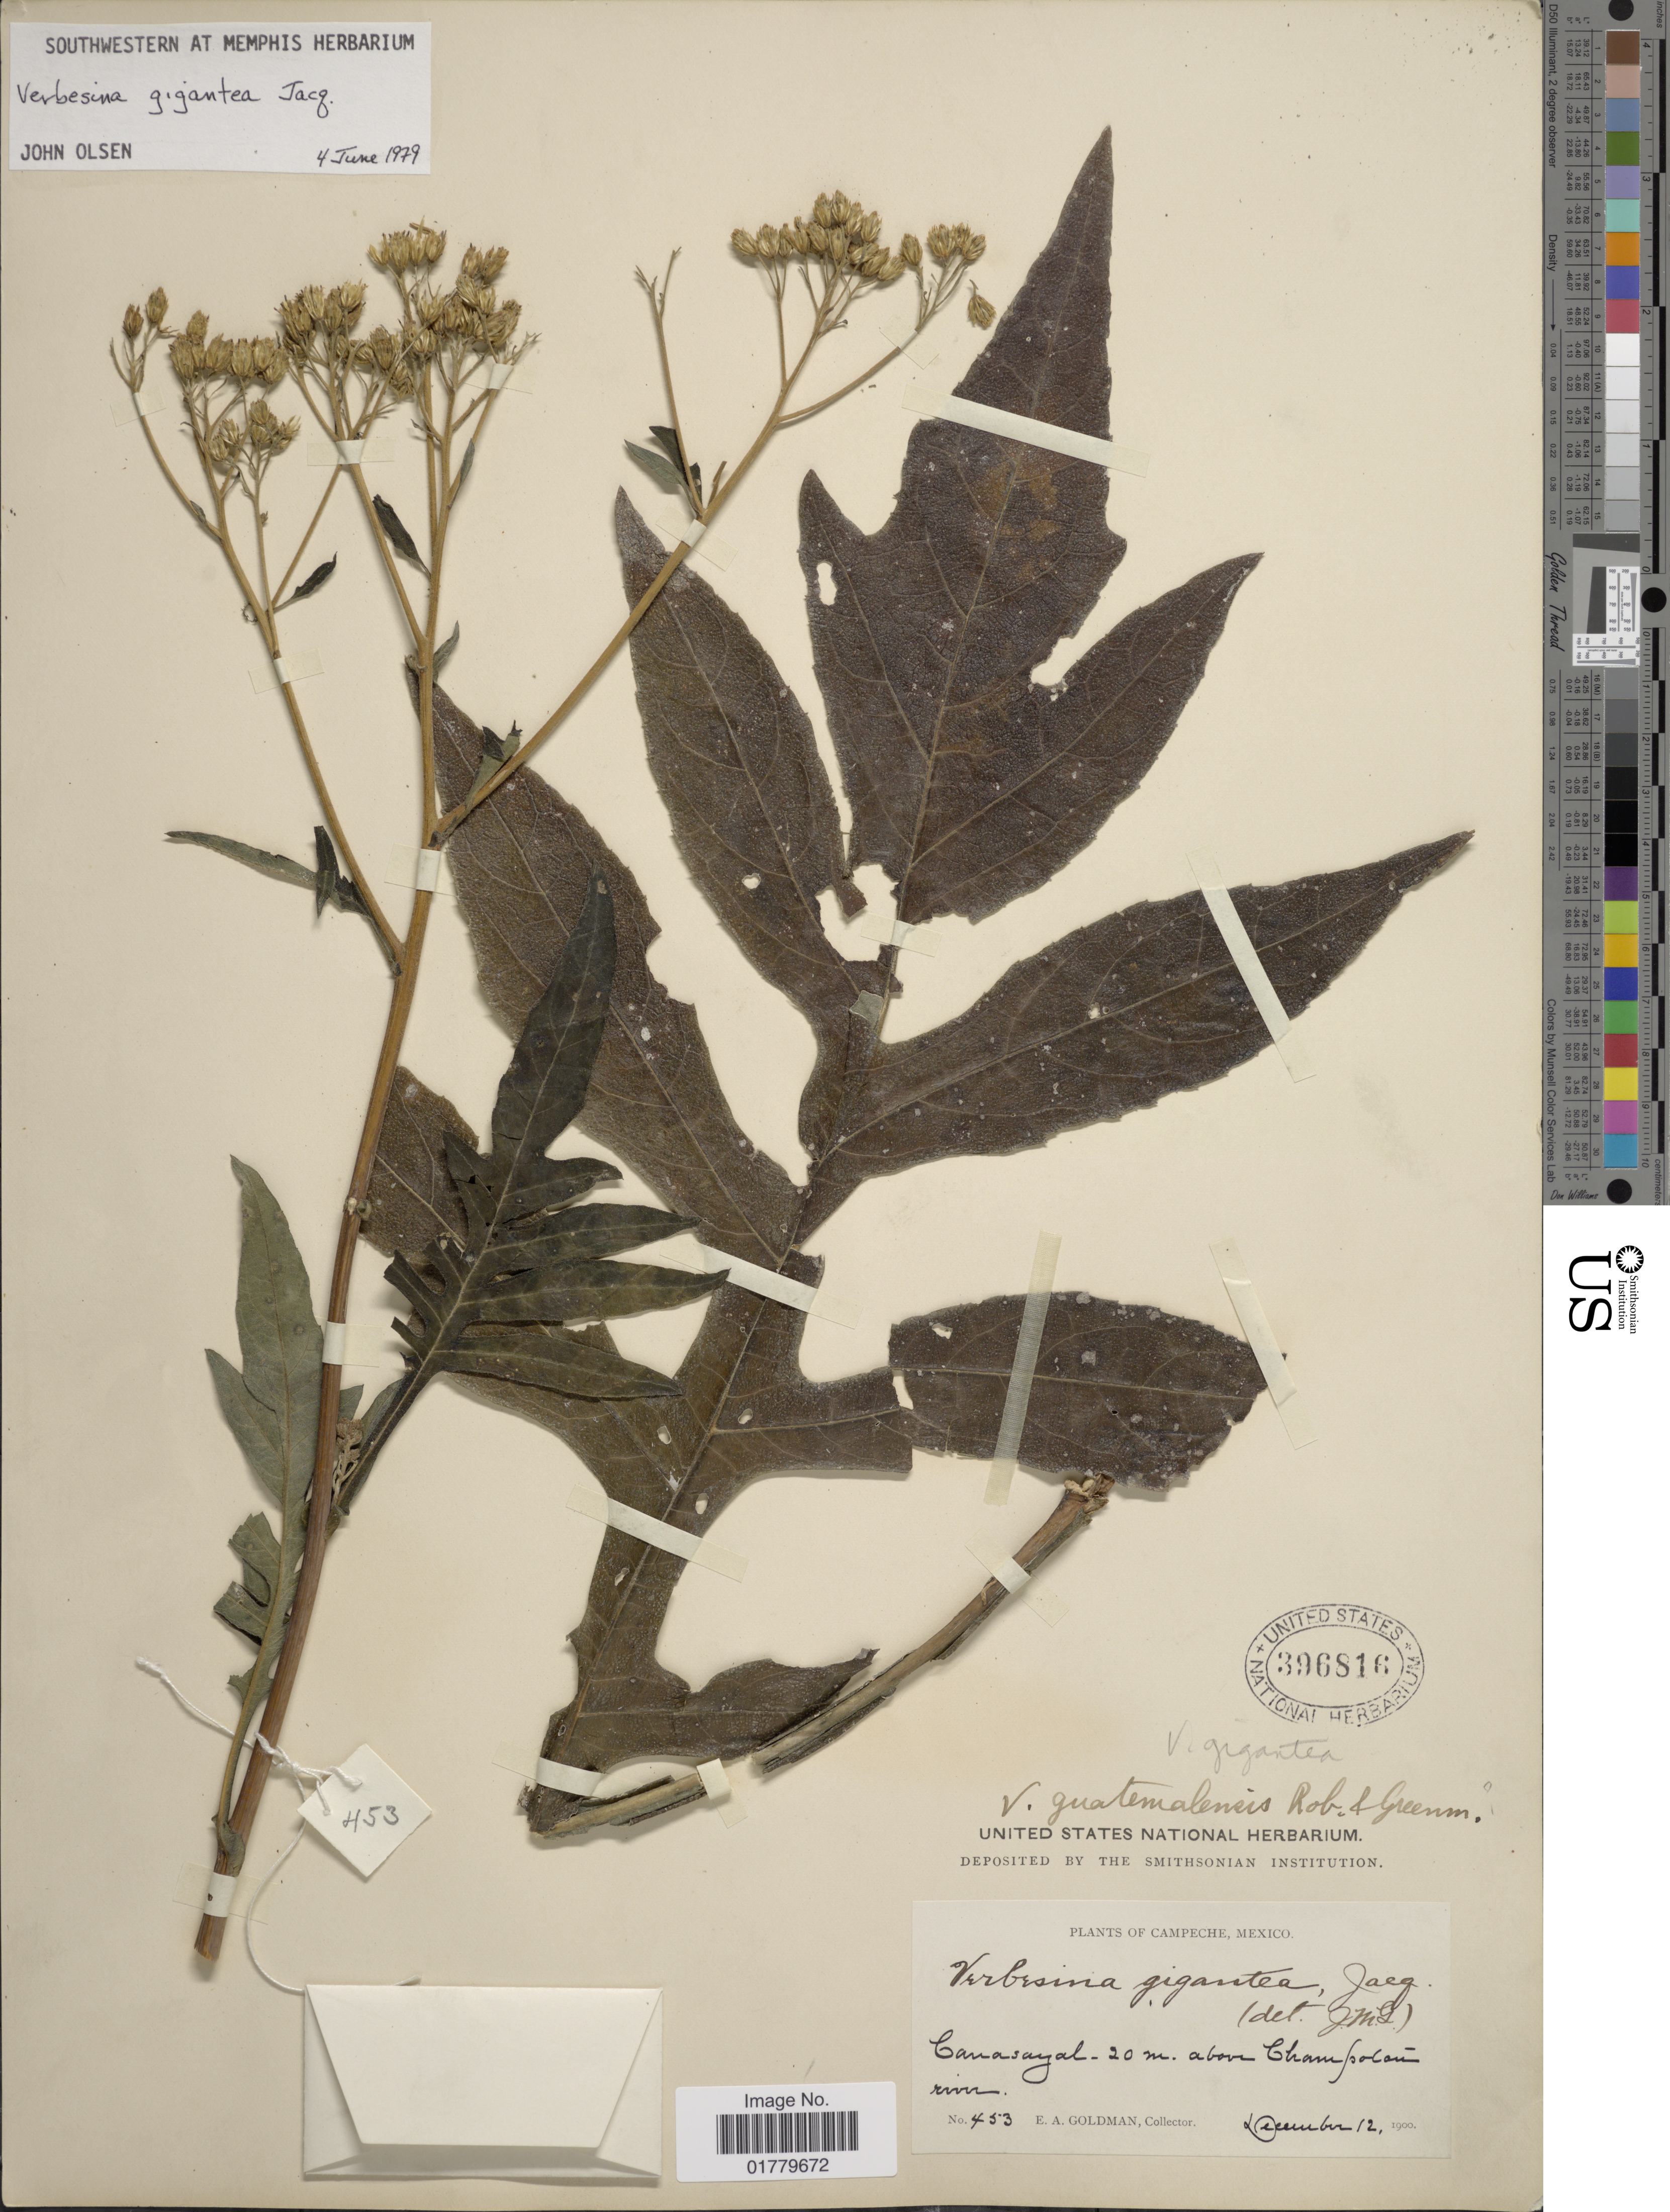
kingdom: Plantae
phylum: Tracheophyta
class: Magnoliopsida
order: Asterales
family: Asteraceae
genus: Verbesina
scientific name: Verbesina gigantea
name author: Jacq.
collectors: E. A. Goldman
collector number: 453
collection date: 1900-12-12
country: Mexico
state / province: Campeche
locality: Camasayal, above Champolán river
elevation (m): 20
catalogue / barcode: US 396816